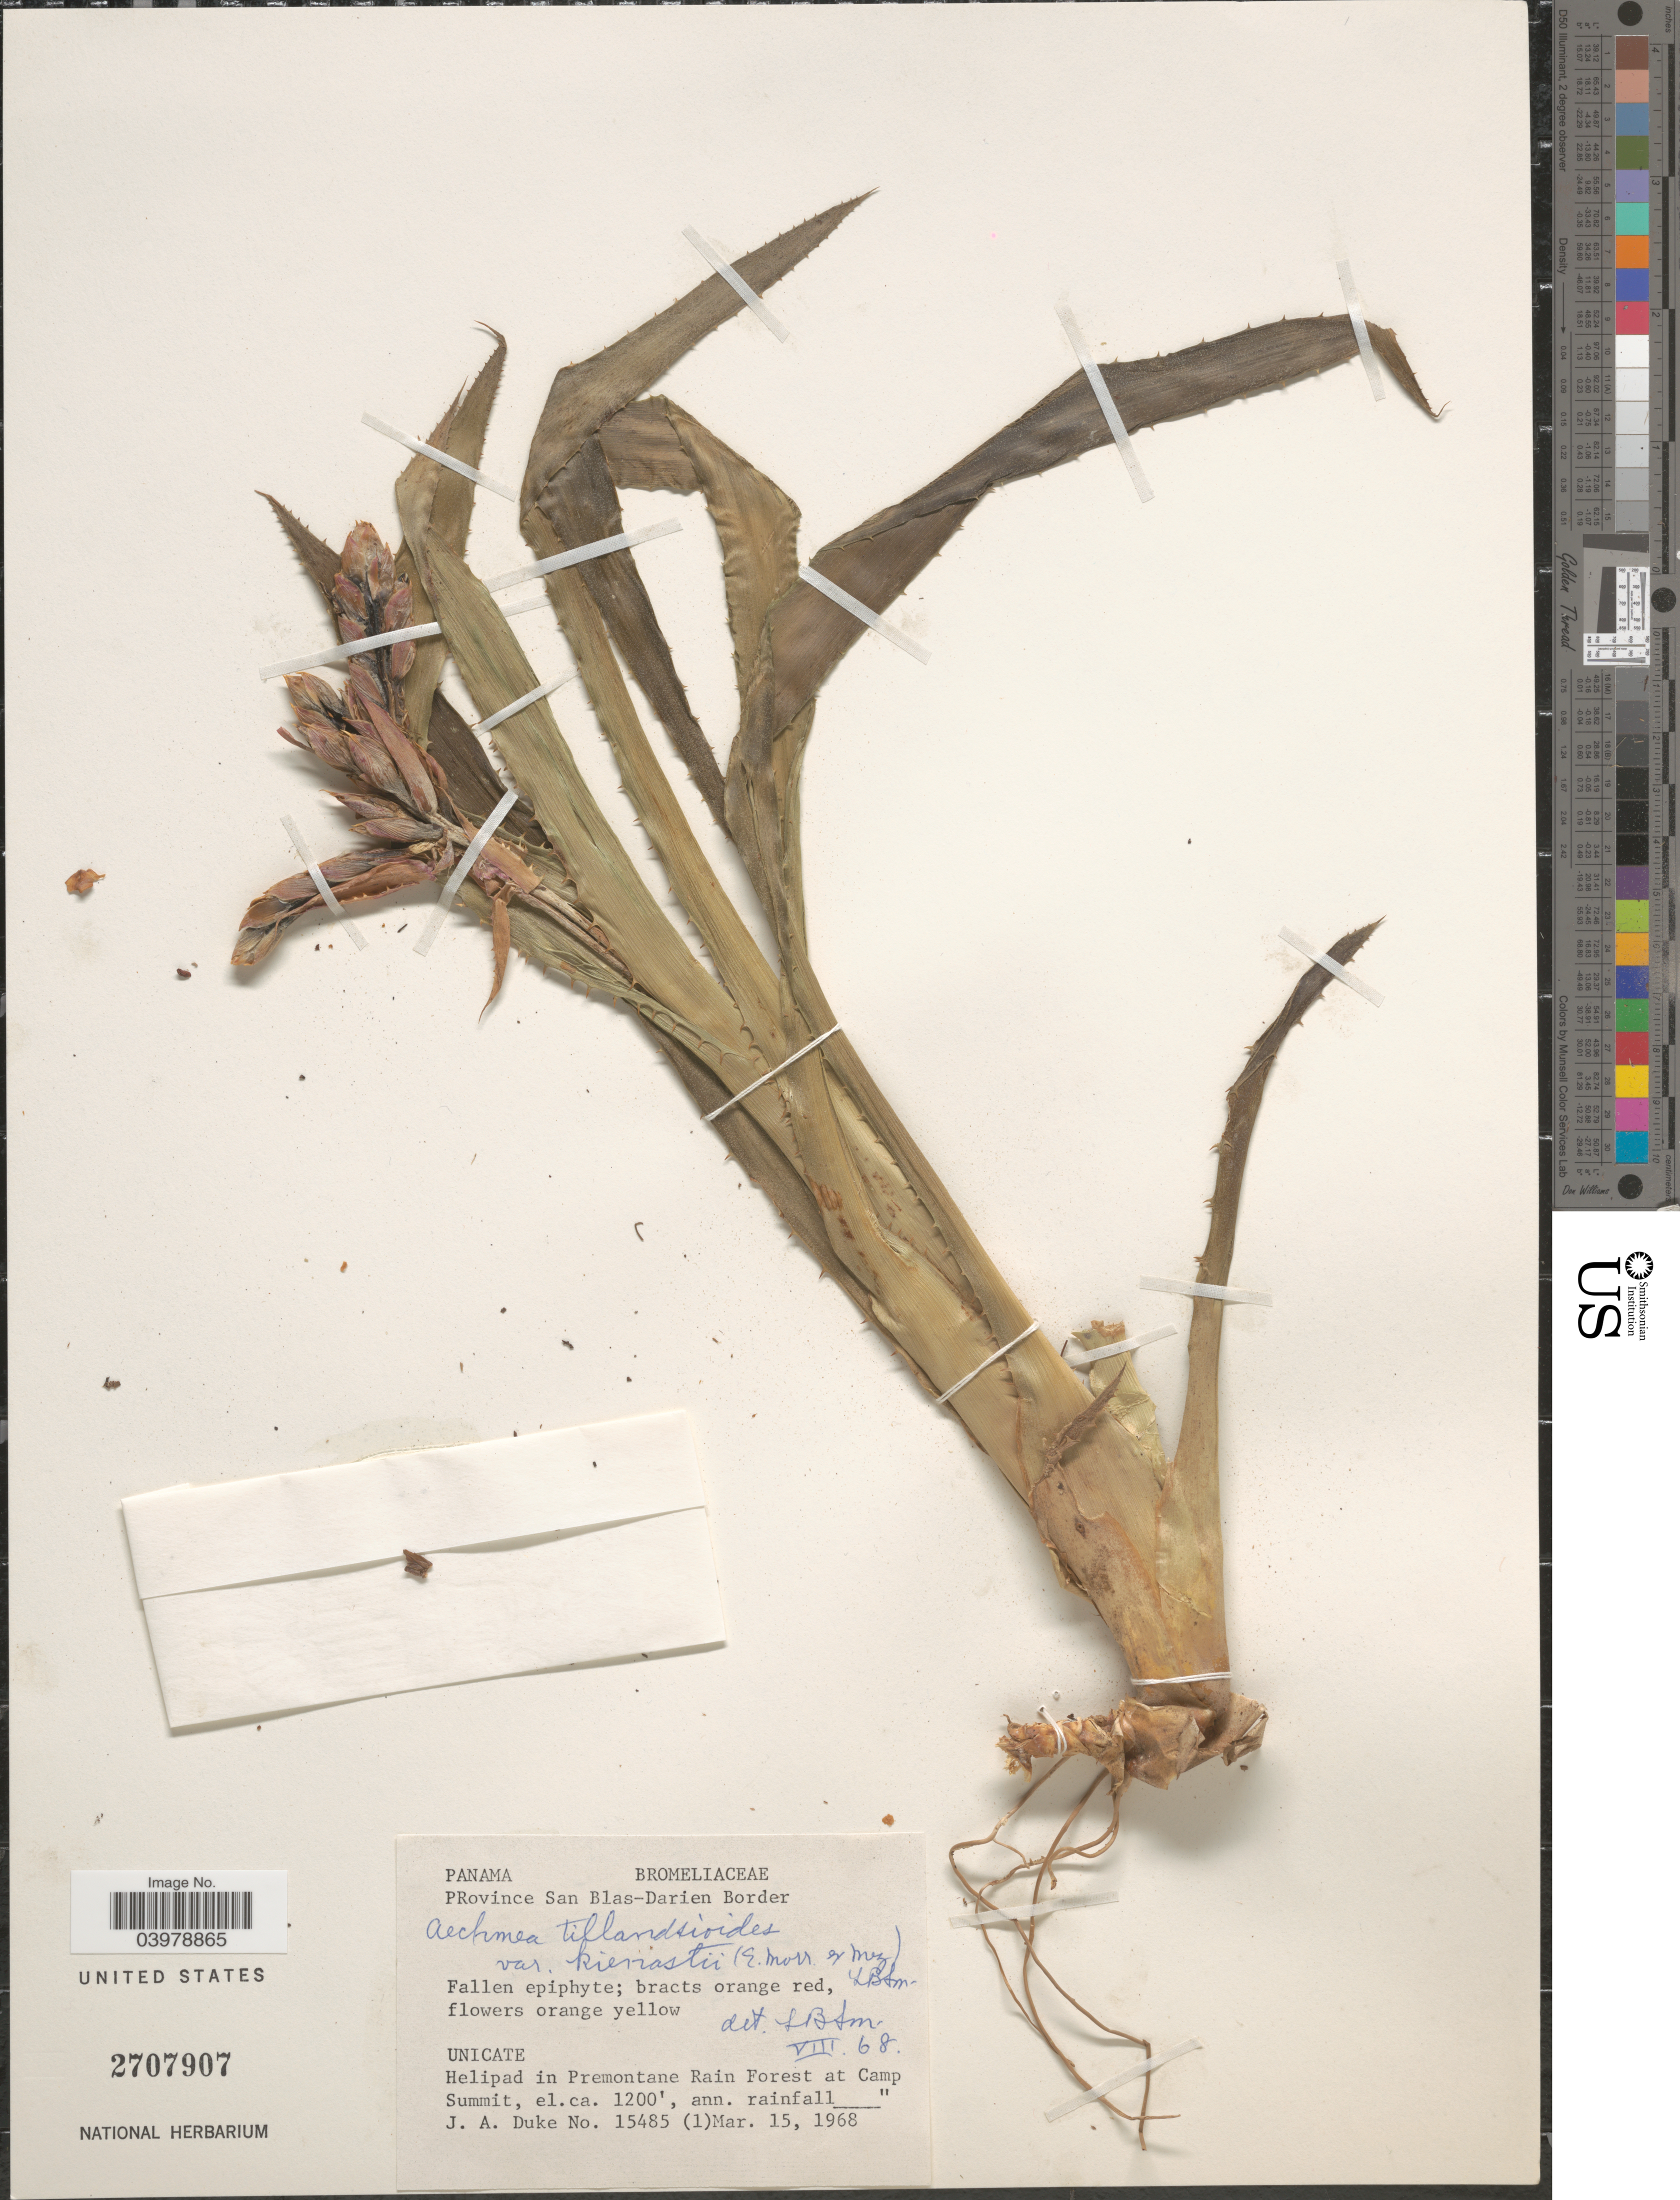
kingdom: Plantae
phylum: Tracheophyta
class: Liliopsida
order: Poales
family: Bromeliaceae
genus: Aechmea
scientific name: Aechmea tillandsioides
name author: (Mart. ex Schult. & Schult. f.) Baker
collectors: J. A. Duke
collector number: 15485/1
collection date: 1968-03-15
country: Panama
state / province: Darien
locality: PRovince San Blas-Darien Border. Helipad in Premontane Rain Forest at Camp Summit.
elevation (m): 366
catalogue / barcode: US 2707907